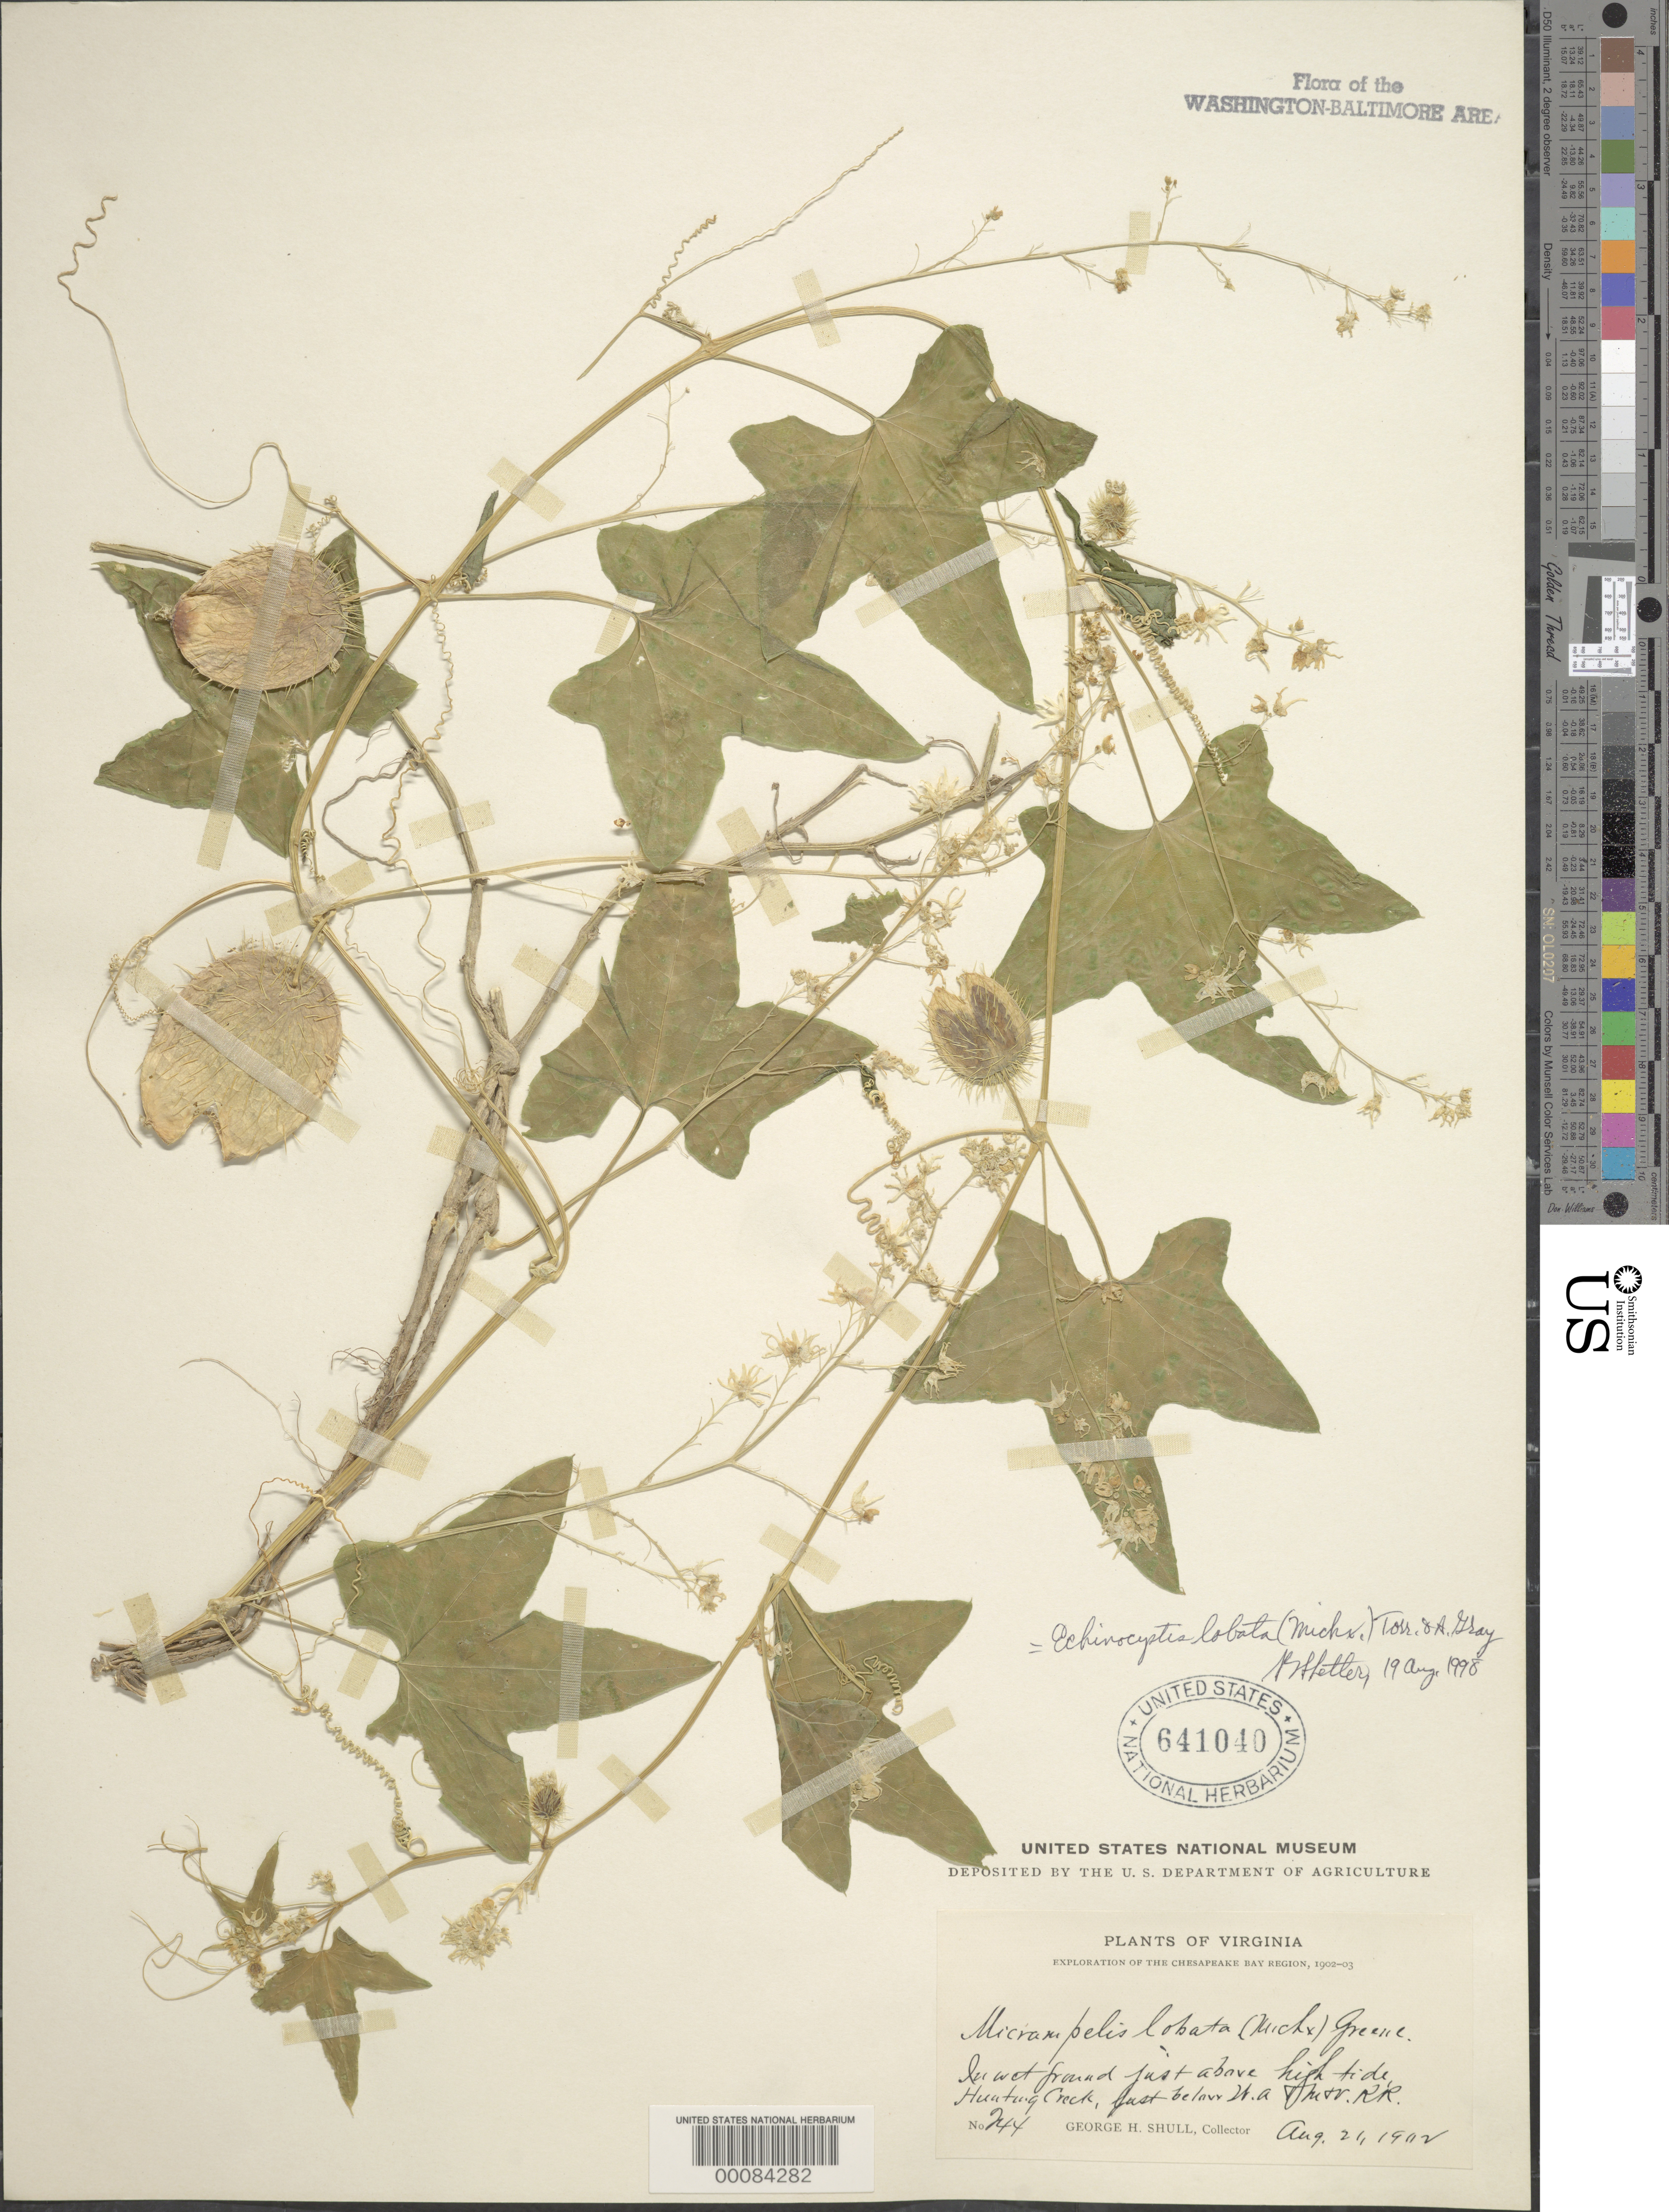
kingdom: Plantae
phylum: Tracheophyta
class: Magnoliopsida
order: Cucurbitales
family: Cucurbitaceae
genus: Echinocystis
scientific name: Echinocystis lobata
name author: (Michx.) Torr. & A. Gray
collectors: G. H. Shull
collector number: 244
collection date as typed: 21 Aug 1902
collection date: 1902-08-21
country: United States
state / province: Virginia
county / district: Fairfax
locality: Hunting Creek below Railroad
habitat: Wet ground above high tide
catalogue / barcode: US 641040